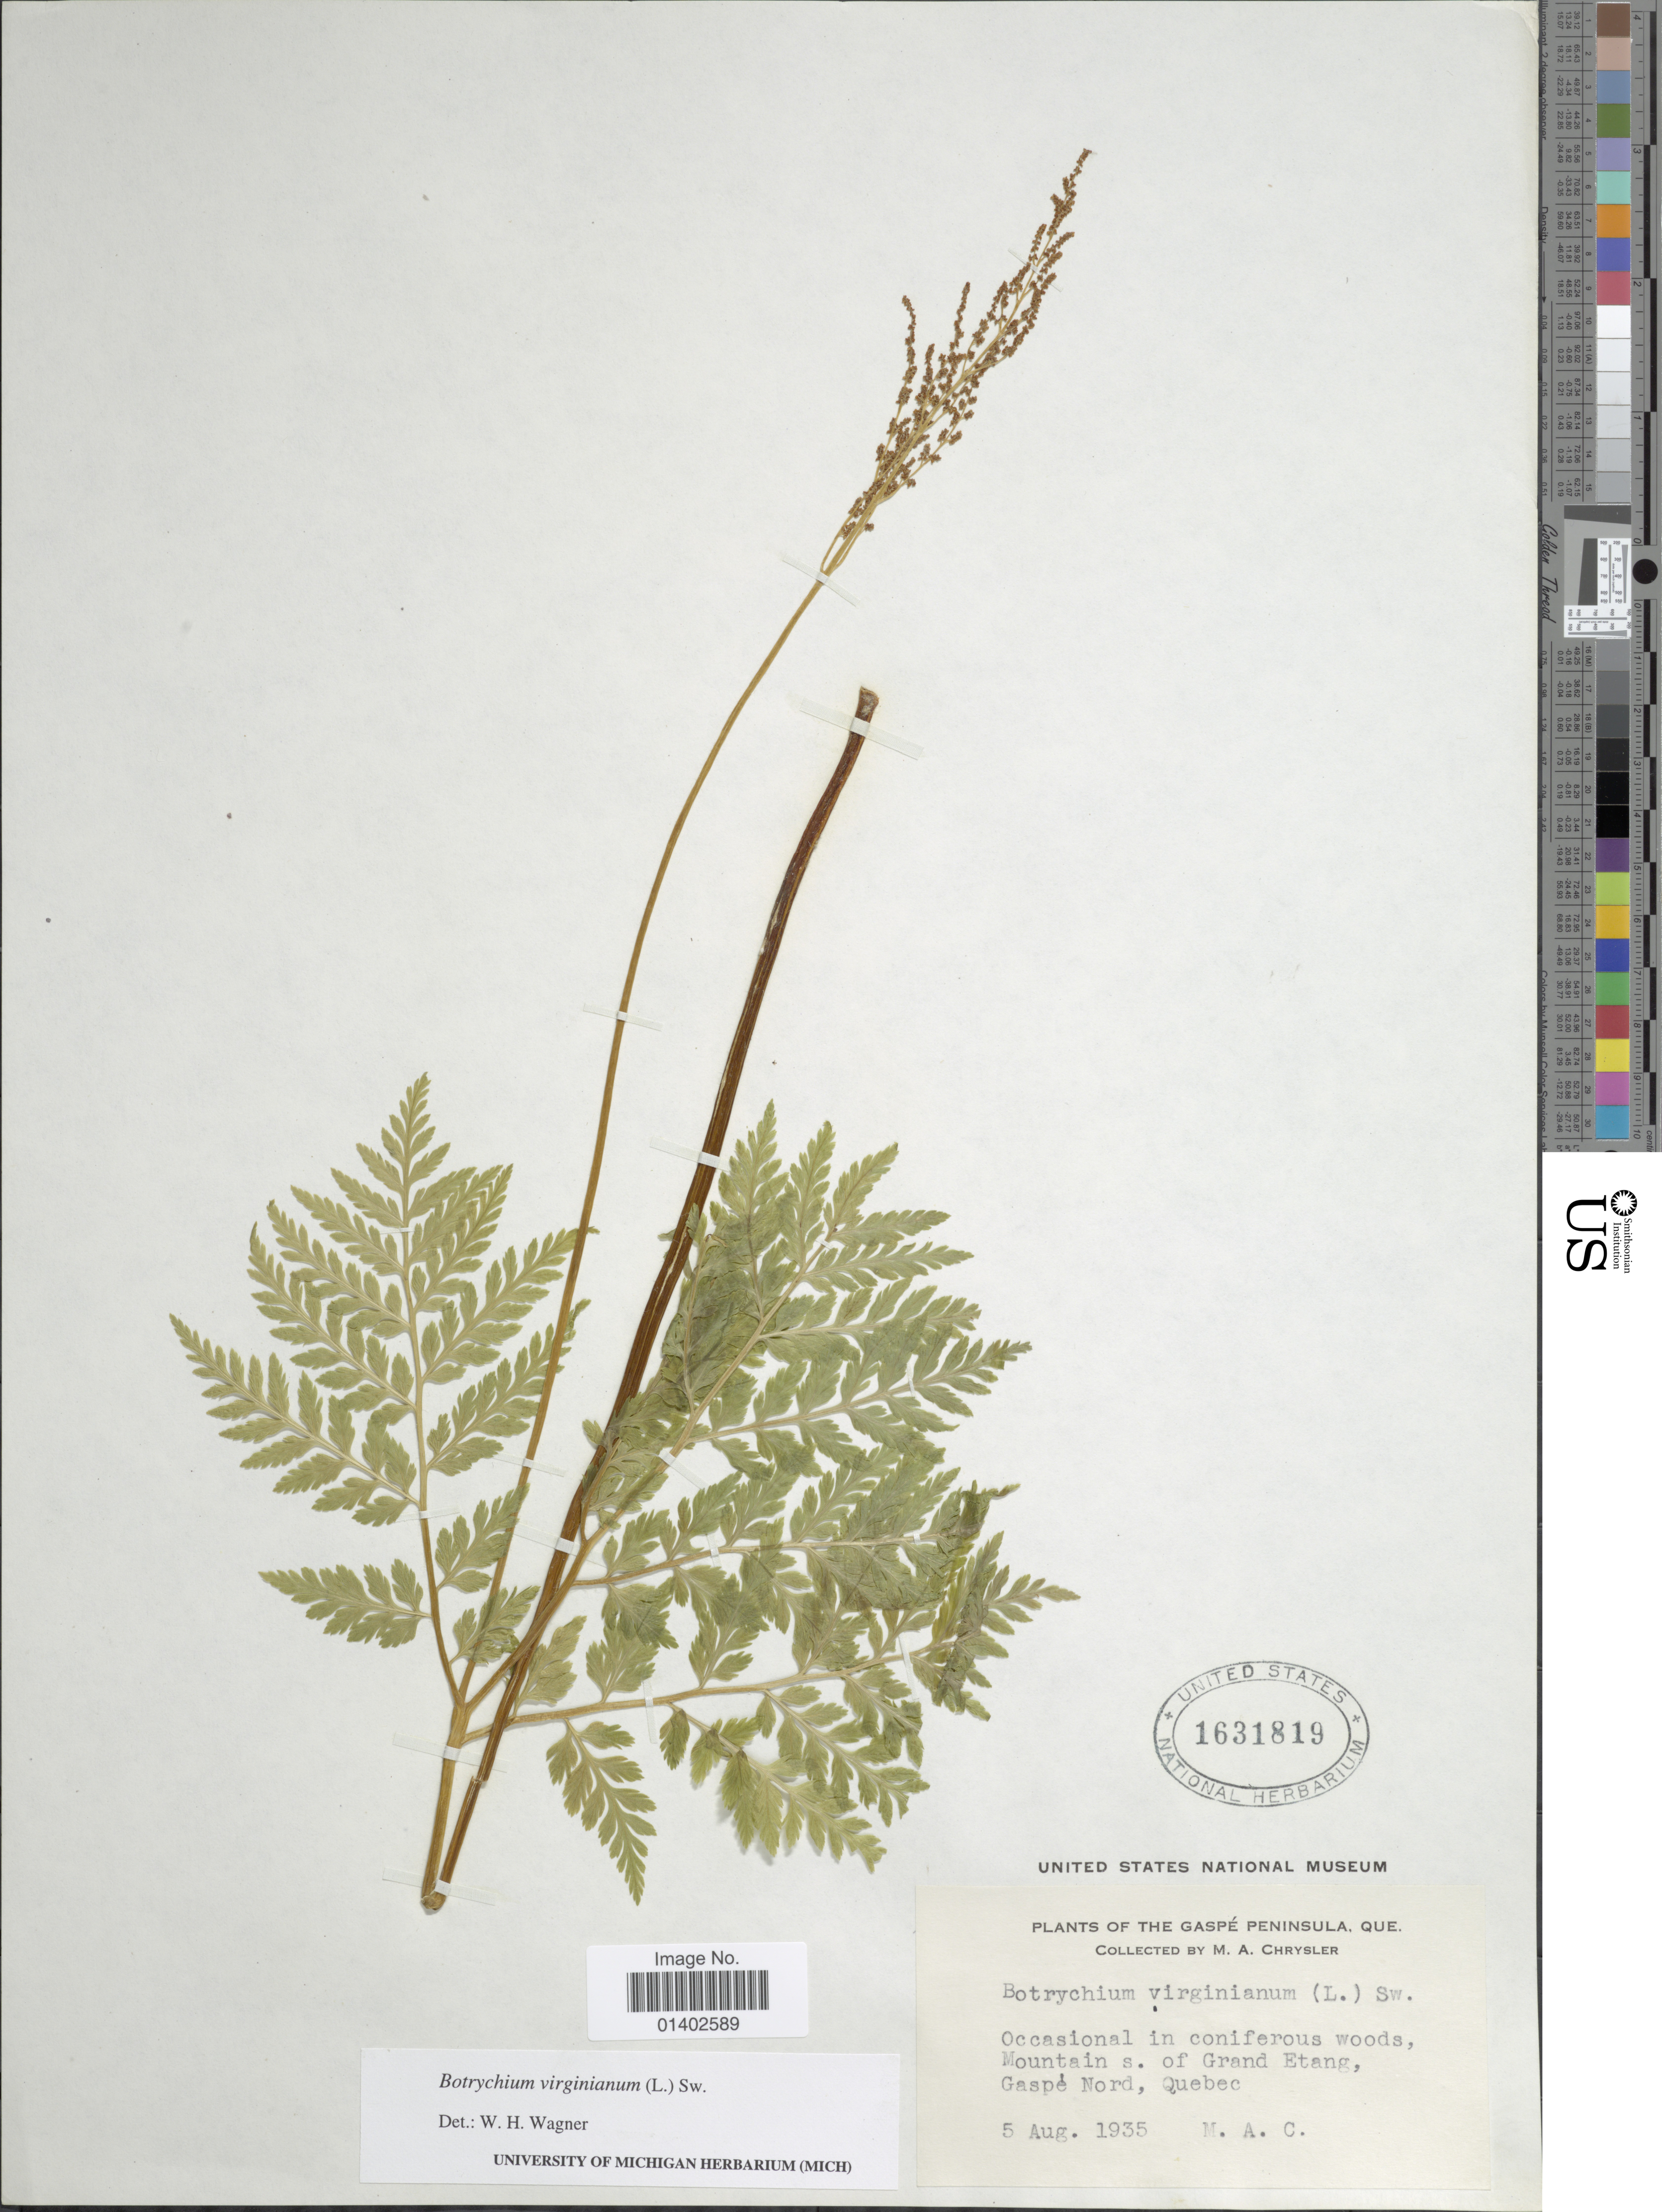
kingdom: Plantae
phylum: Tracheophyta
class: Polypodiopsida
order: Ophioglossales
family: Ophioglossaceae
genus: Botrychium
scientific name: Botrychium virginianum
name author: (L.) Sw.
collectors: M. A. Chrysler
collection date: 1935-08-05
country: Canada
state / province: Quebec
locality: The Gaspé Peninsula, Mountain s. of Grand Etang, Gaspè Nord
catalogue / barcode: US 1631819